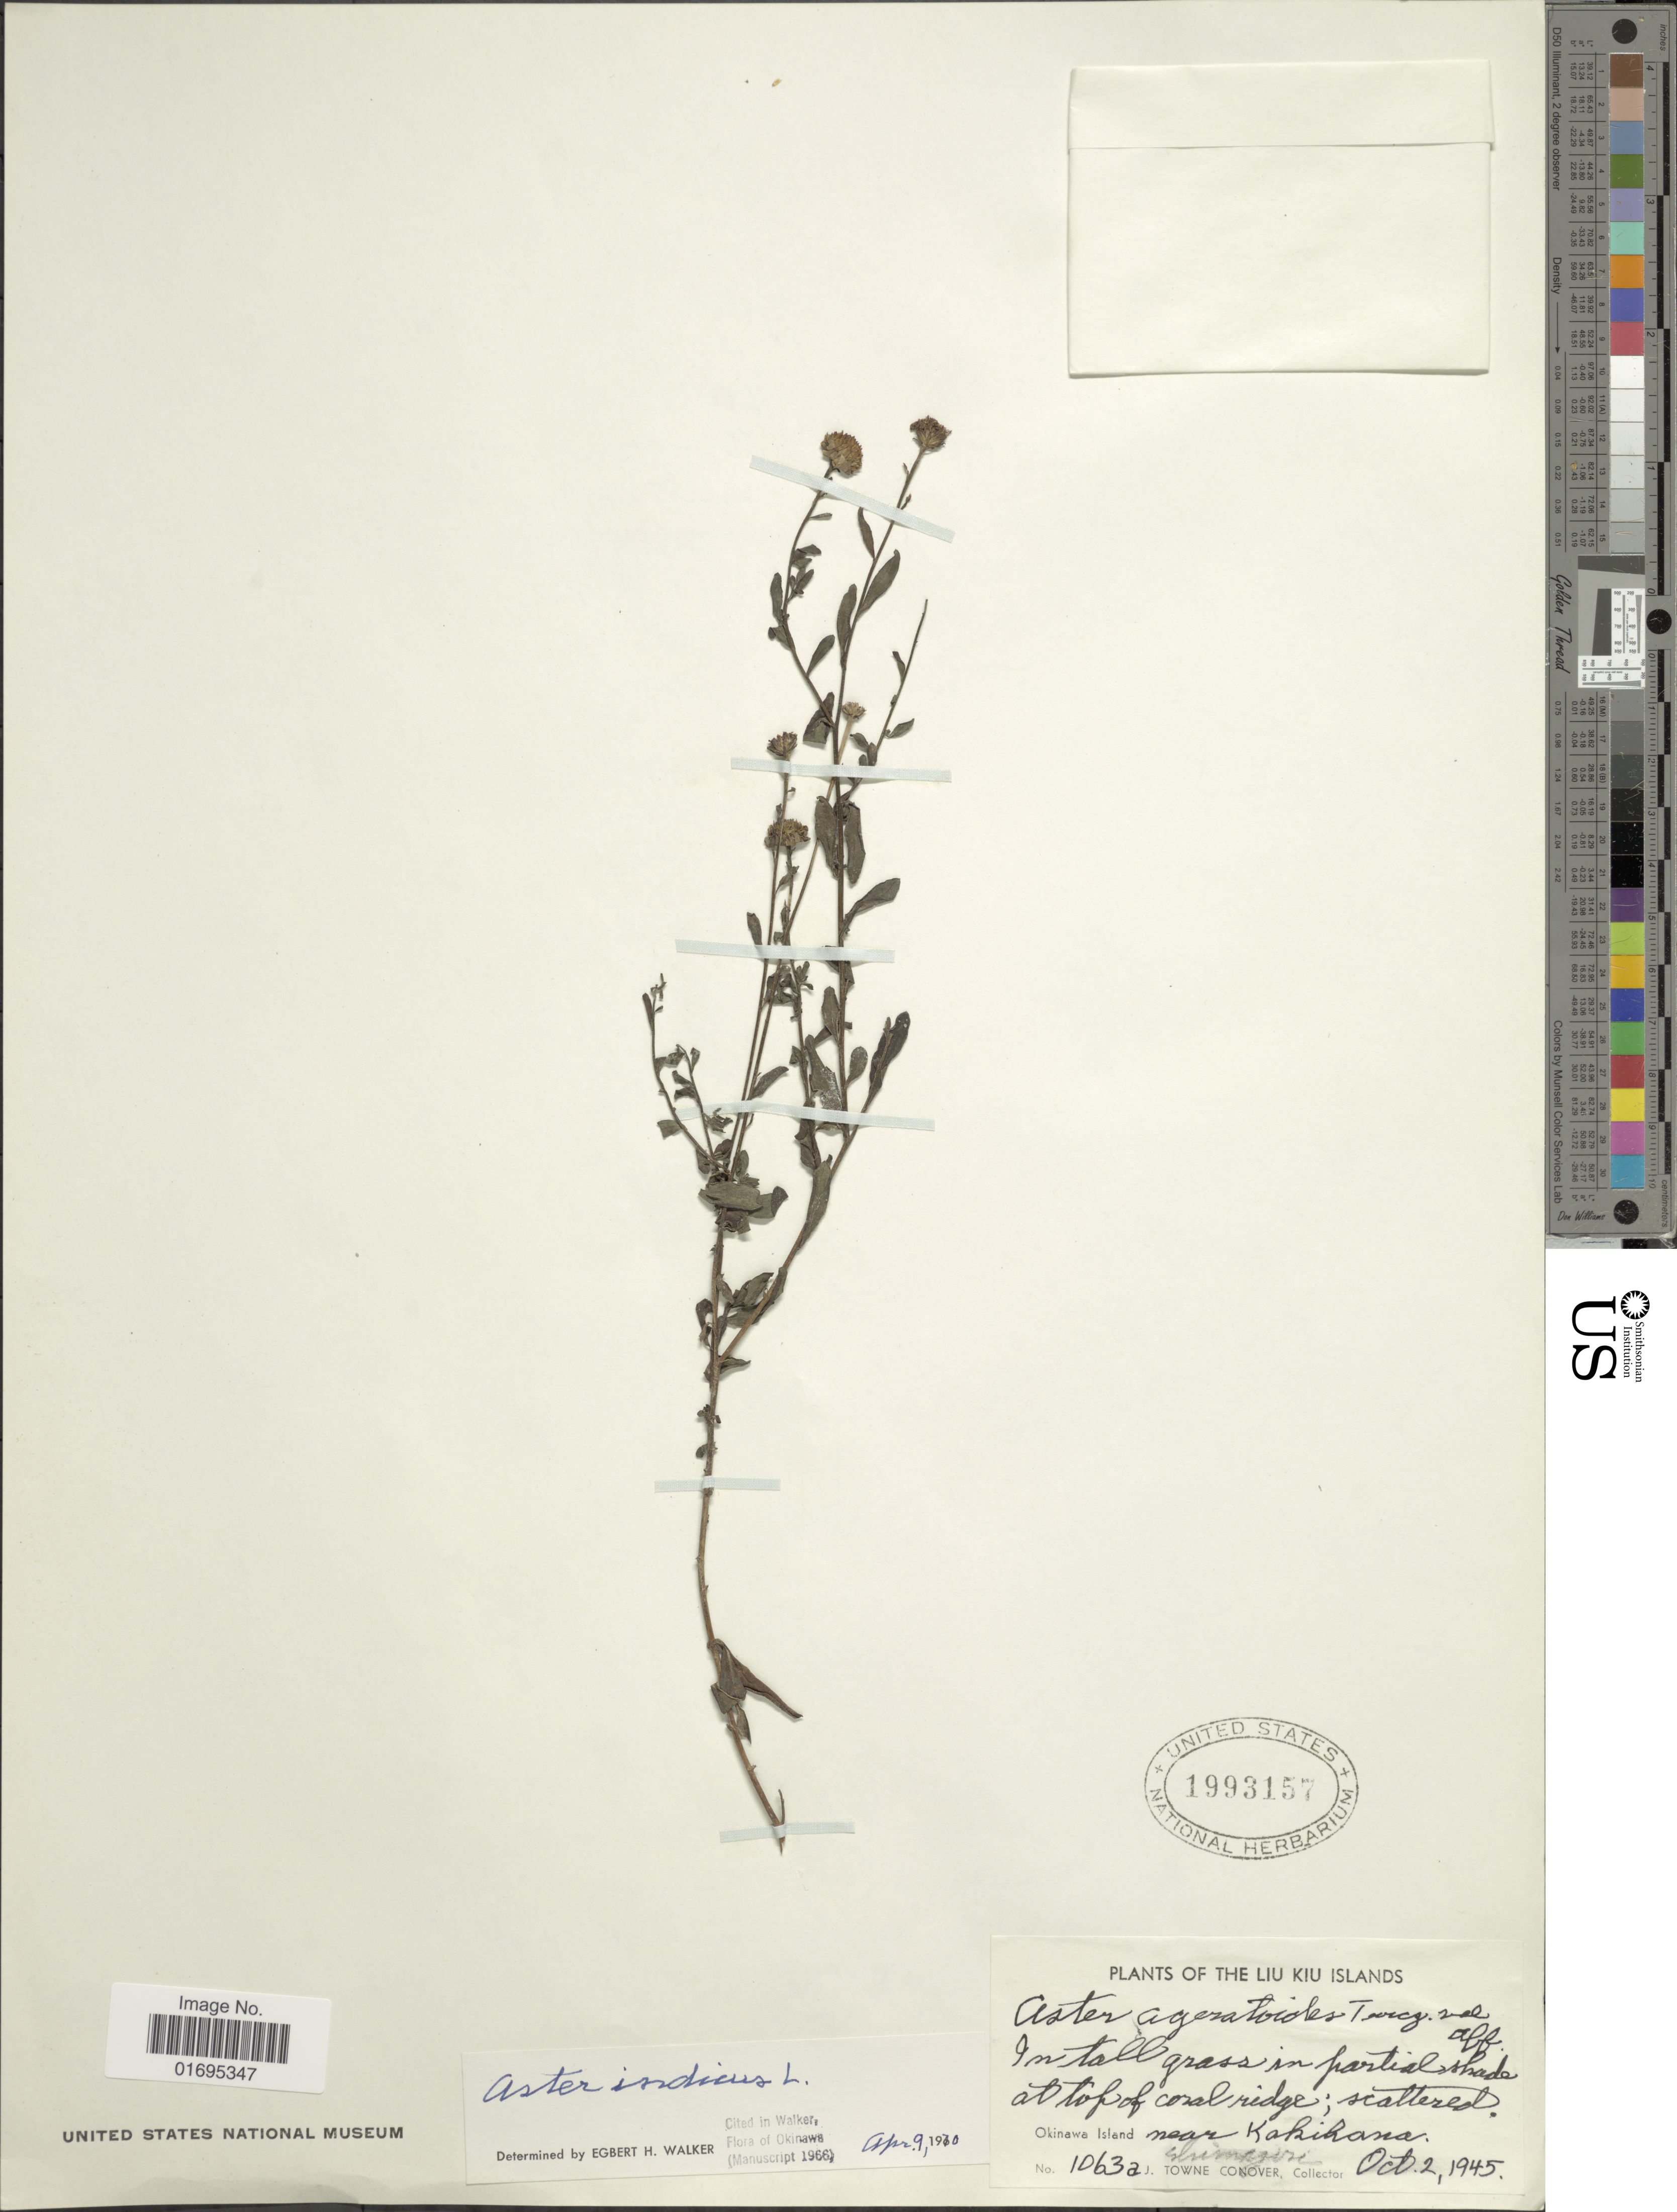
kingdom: Plantae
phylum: Tracheophyta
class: Magnoliopsida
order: Asterales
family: Asteraceae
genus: Kalimeris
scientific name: Kalimeris indica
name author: (L.) Sch. Bip.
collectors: J. T. Conover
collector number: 1063a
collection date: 1945-10-02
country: Japan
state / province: Okinawa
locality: Liu Kiu Islands, in tall grass in partial shade of top of coral ridge; scattered, Okinawa Island near Kakihana, Shimagiri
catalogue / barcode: US 1993157